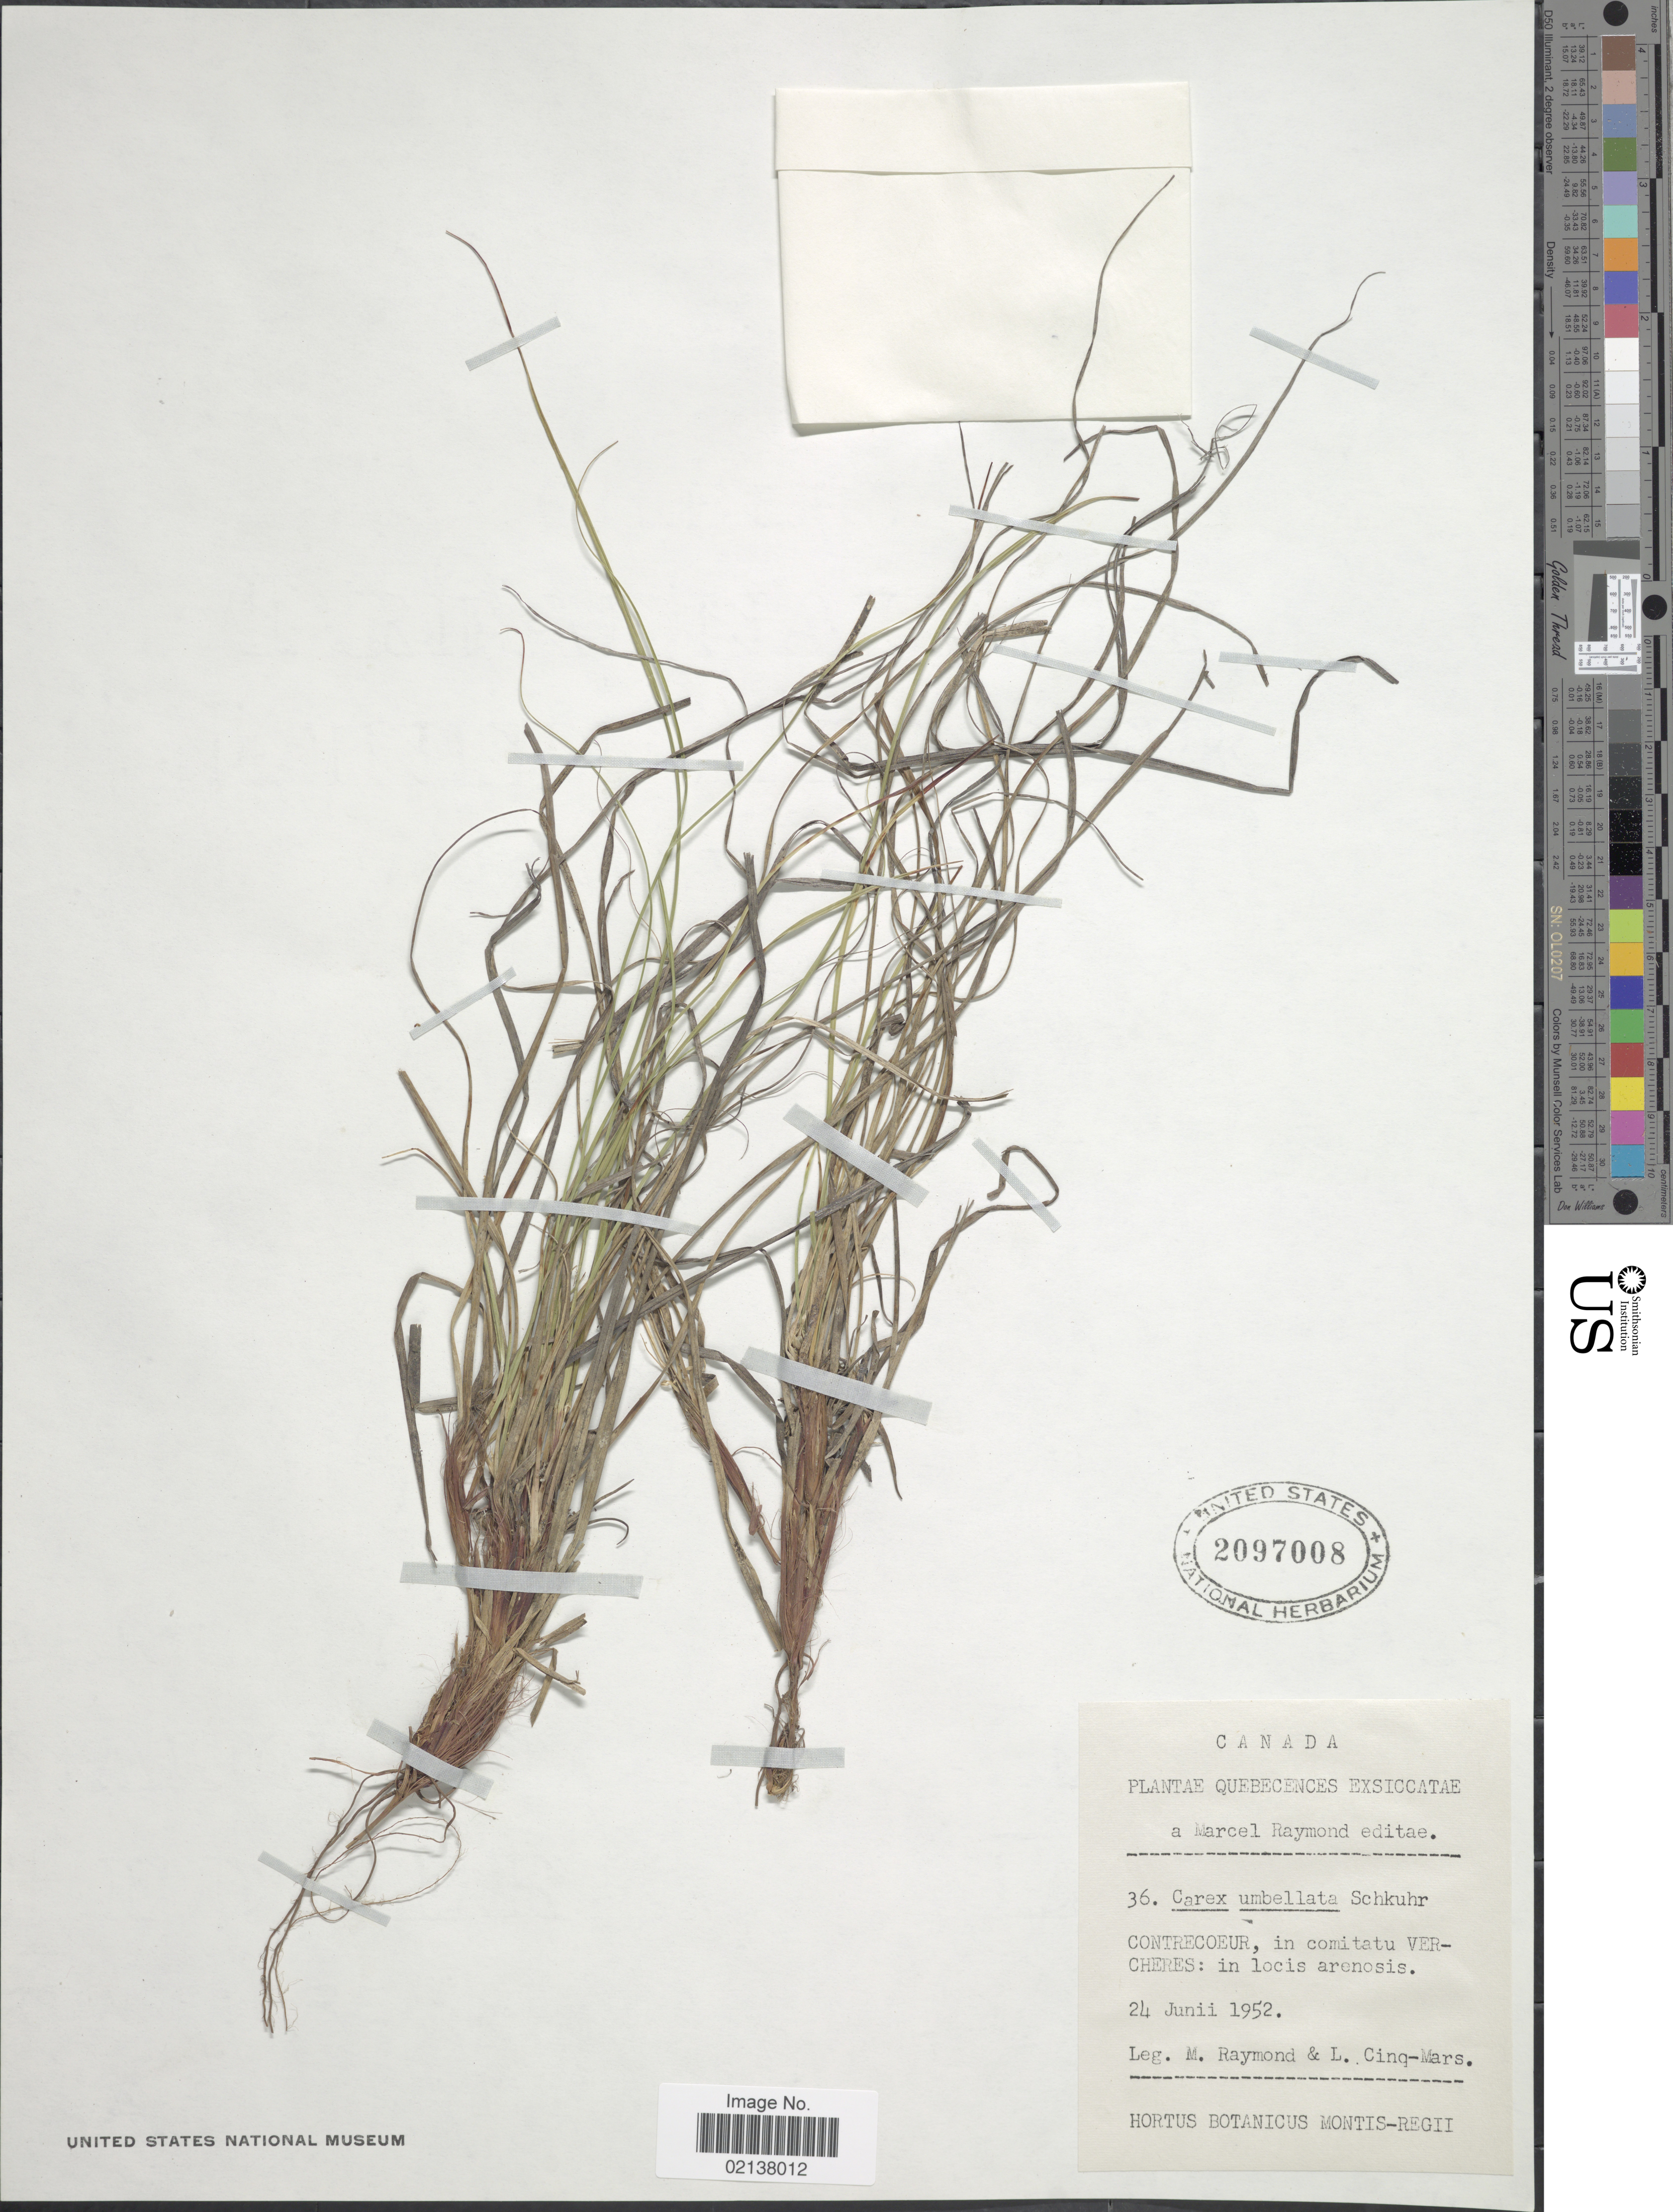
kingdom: Plantae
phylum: Tracheophyta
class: Liliopsida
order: Poales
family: Cyperaceae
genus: Carex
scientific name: Carex umbellata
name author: Schkuhr ex Willd.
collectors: M. Raymond & L. Cinq-Mars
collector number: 36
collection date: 1952-06-24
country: Canada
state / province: Quebec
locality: Contrecoeur, in comitatu Verheres: in locis arenosis.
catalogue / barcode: US 2097008